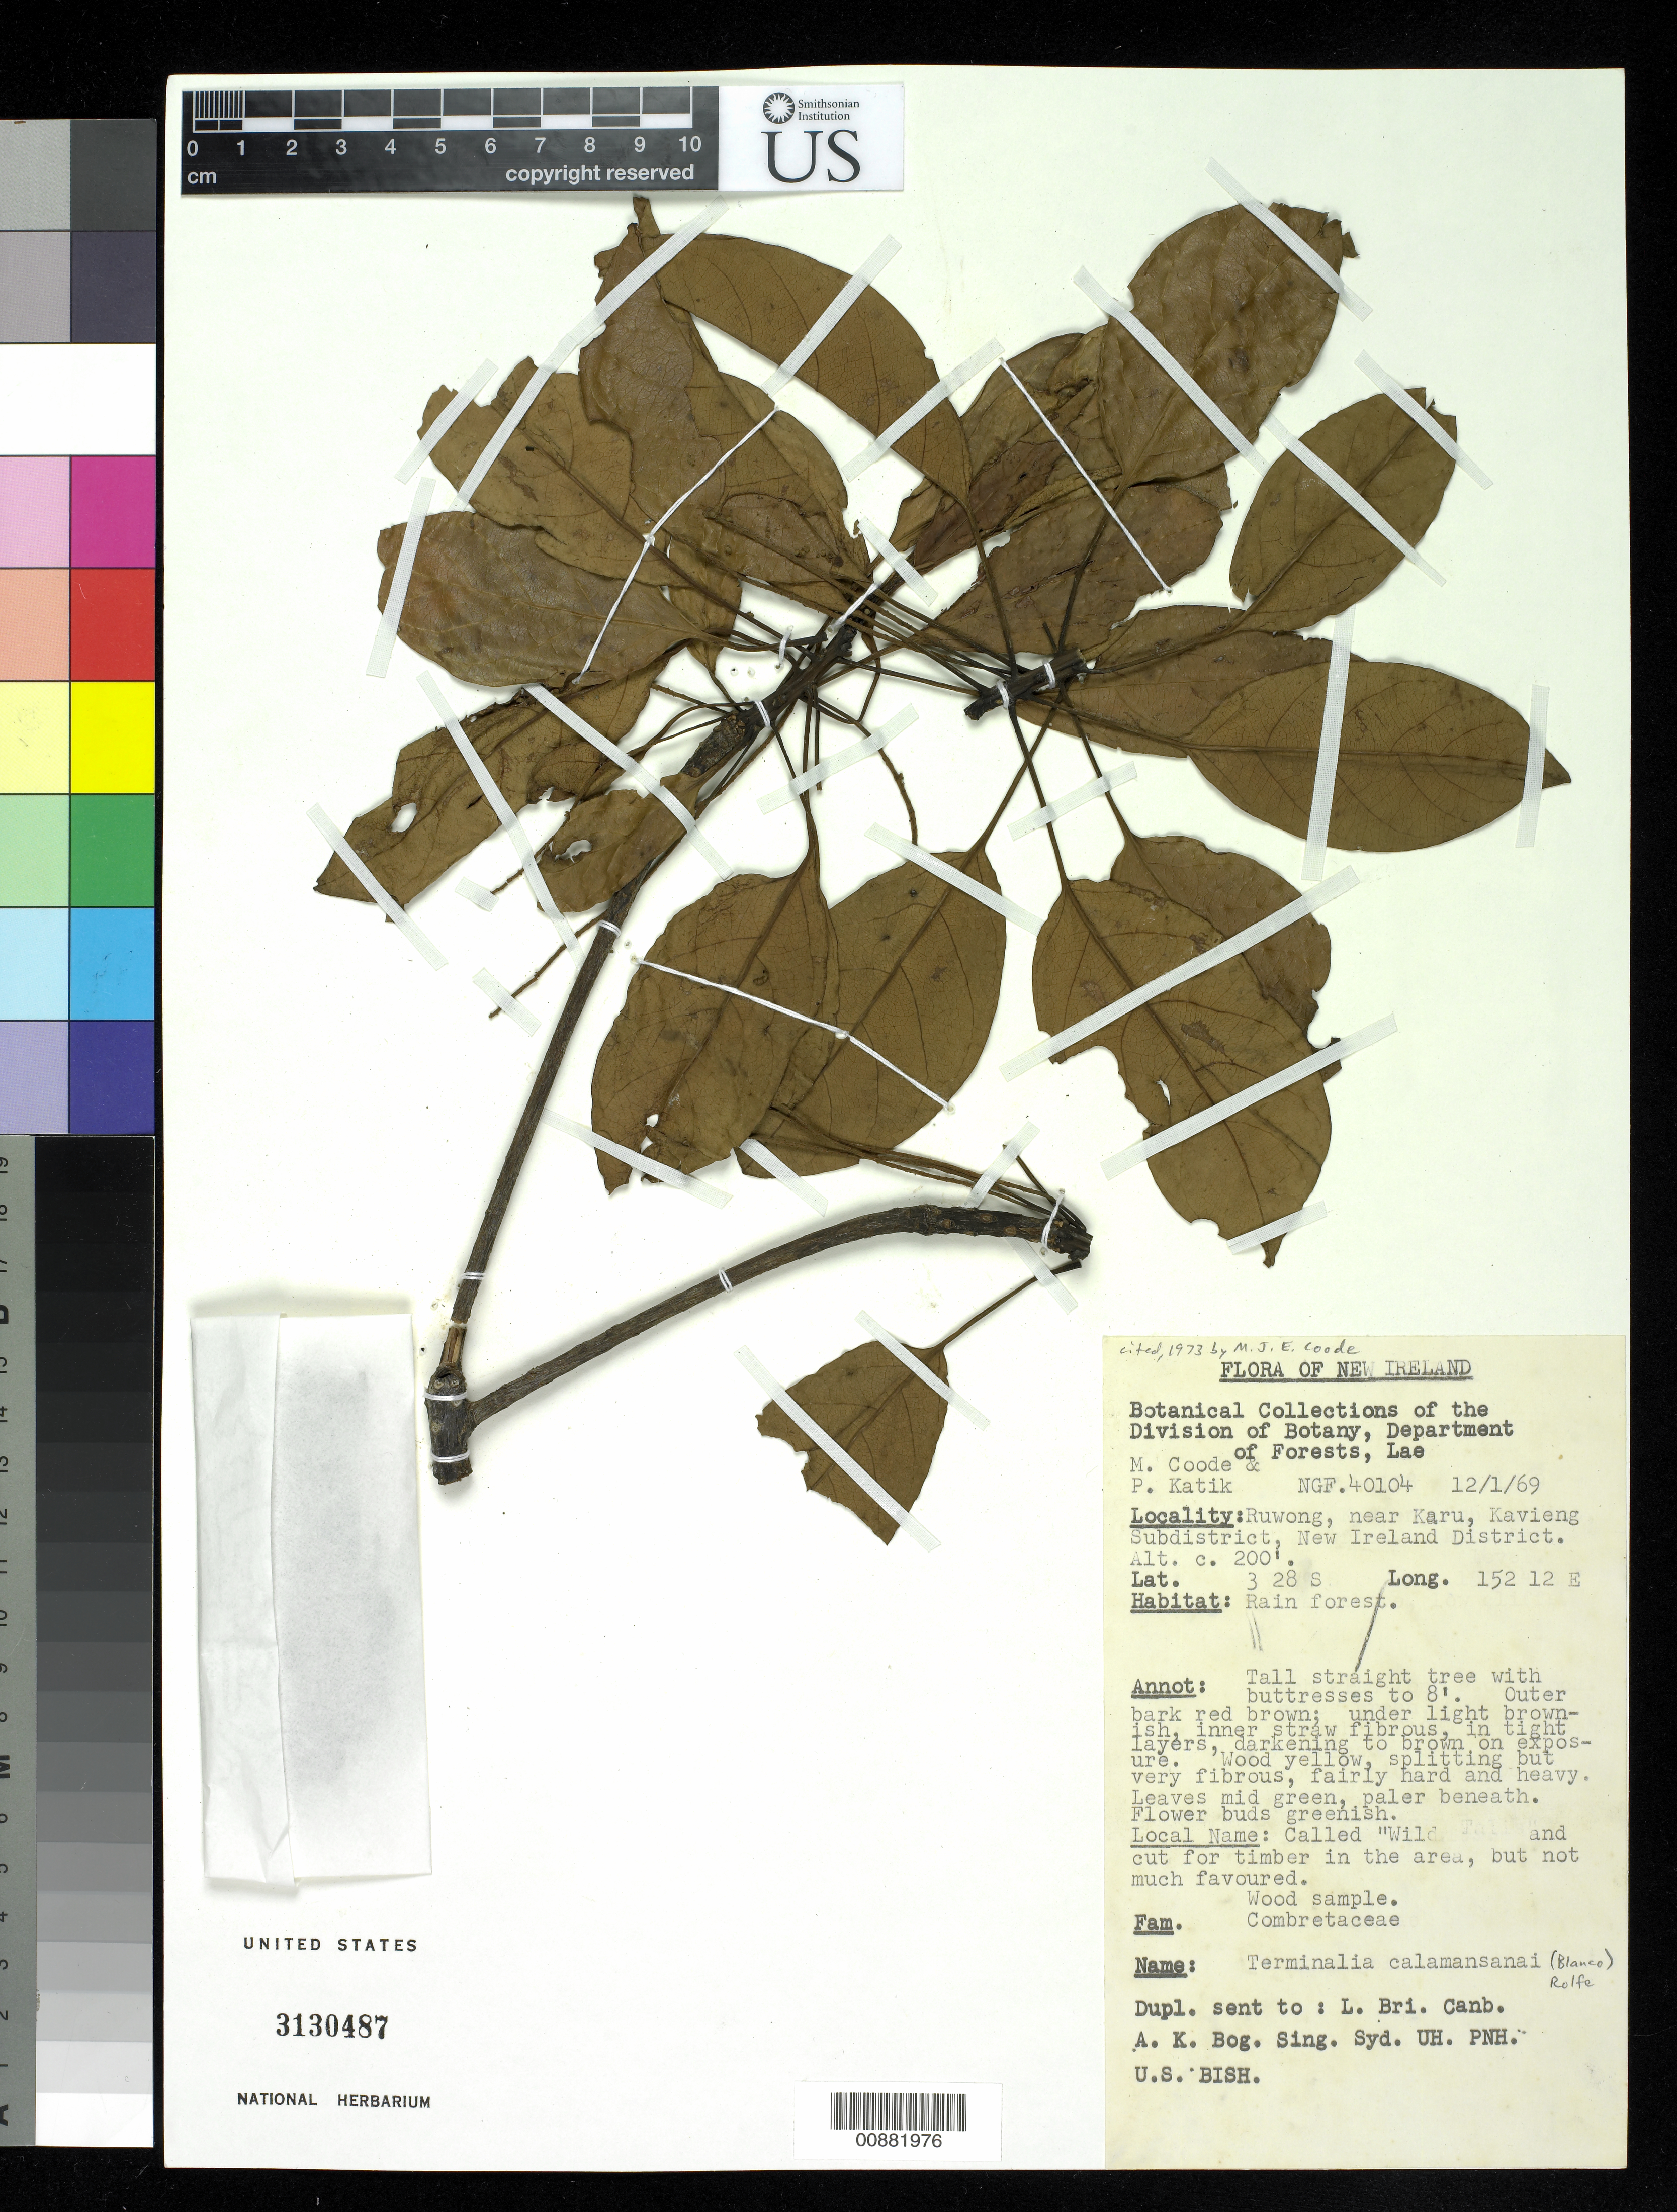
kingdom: Plantae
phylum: Tracheophyta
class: Magnoliopsida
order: Myrtales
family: Combretaceae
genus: Terminalia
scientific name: Terminalia calamansanai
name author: (Blanco) Rolfe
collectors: M. J. E. Coode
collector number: NGF 40104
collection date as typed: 12 Jan 1969 or 01 Dec 1969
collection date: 1969-01-12 or 1969-12-01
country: Papua New Guinea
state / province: New Ireland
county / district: Kavieng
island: New Ireland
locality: Ruwong, near Karu, Kavieng subdistrict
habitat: Rain forest.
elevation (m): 61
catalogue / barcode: US 3130487